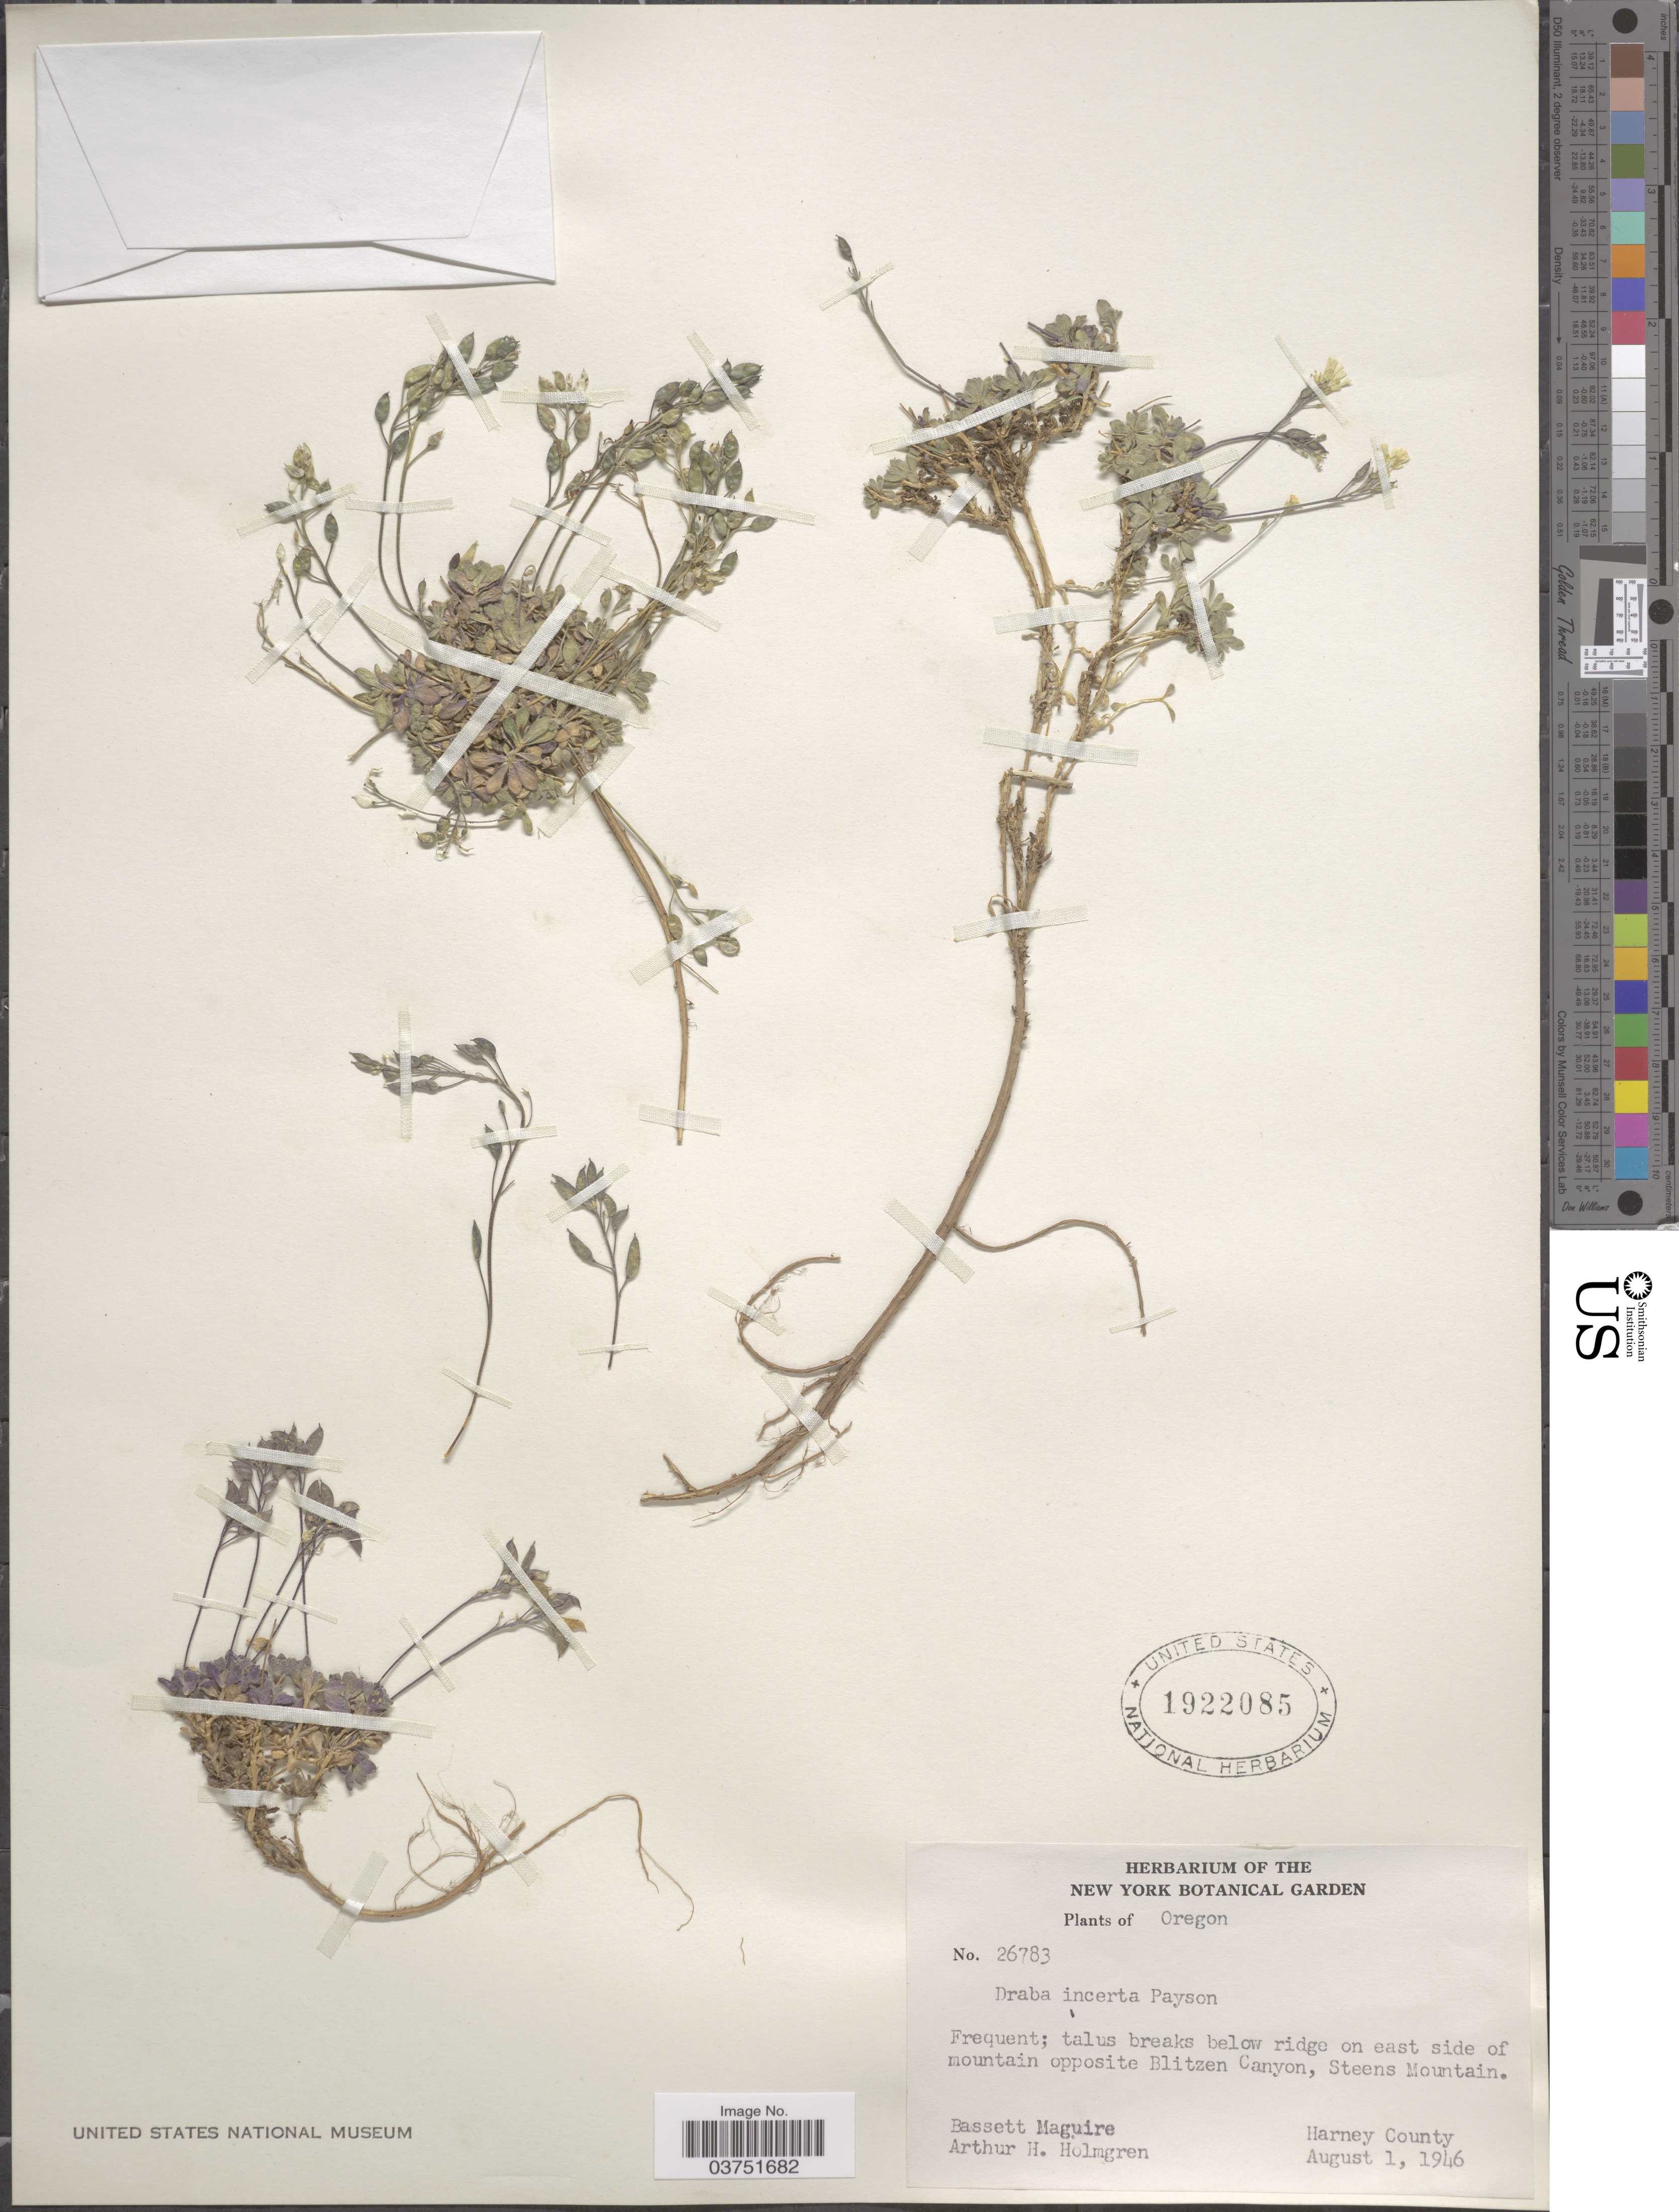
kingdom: Plantae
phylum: Tracheophyta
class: Magnoliopsida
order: Brassicales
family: Brassicaceae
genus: Draba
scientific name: Draba incerta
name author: Payson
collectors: B. Maguire & A. H. Holmgren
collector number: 26783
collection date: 1946-08-01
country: United States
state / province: Oregon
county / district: Harney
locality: Frequent; talus breaks below ridge on east side of mountain opposite Blitzen Canyon, Steens Mountain. Harney County.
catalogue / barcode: US 1922085